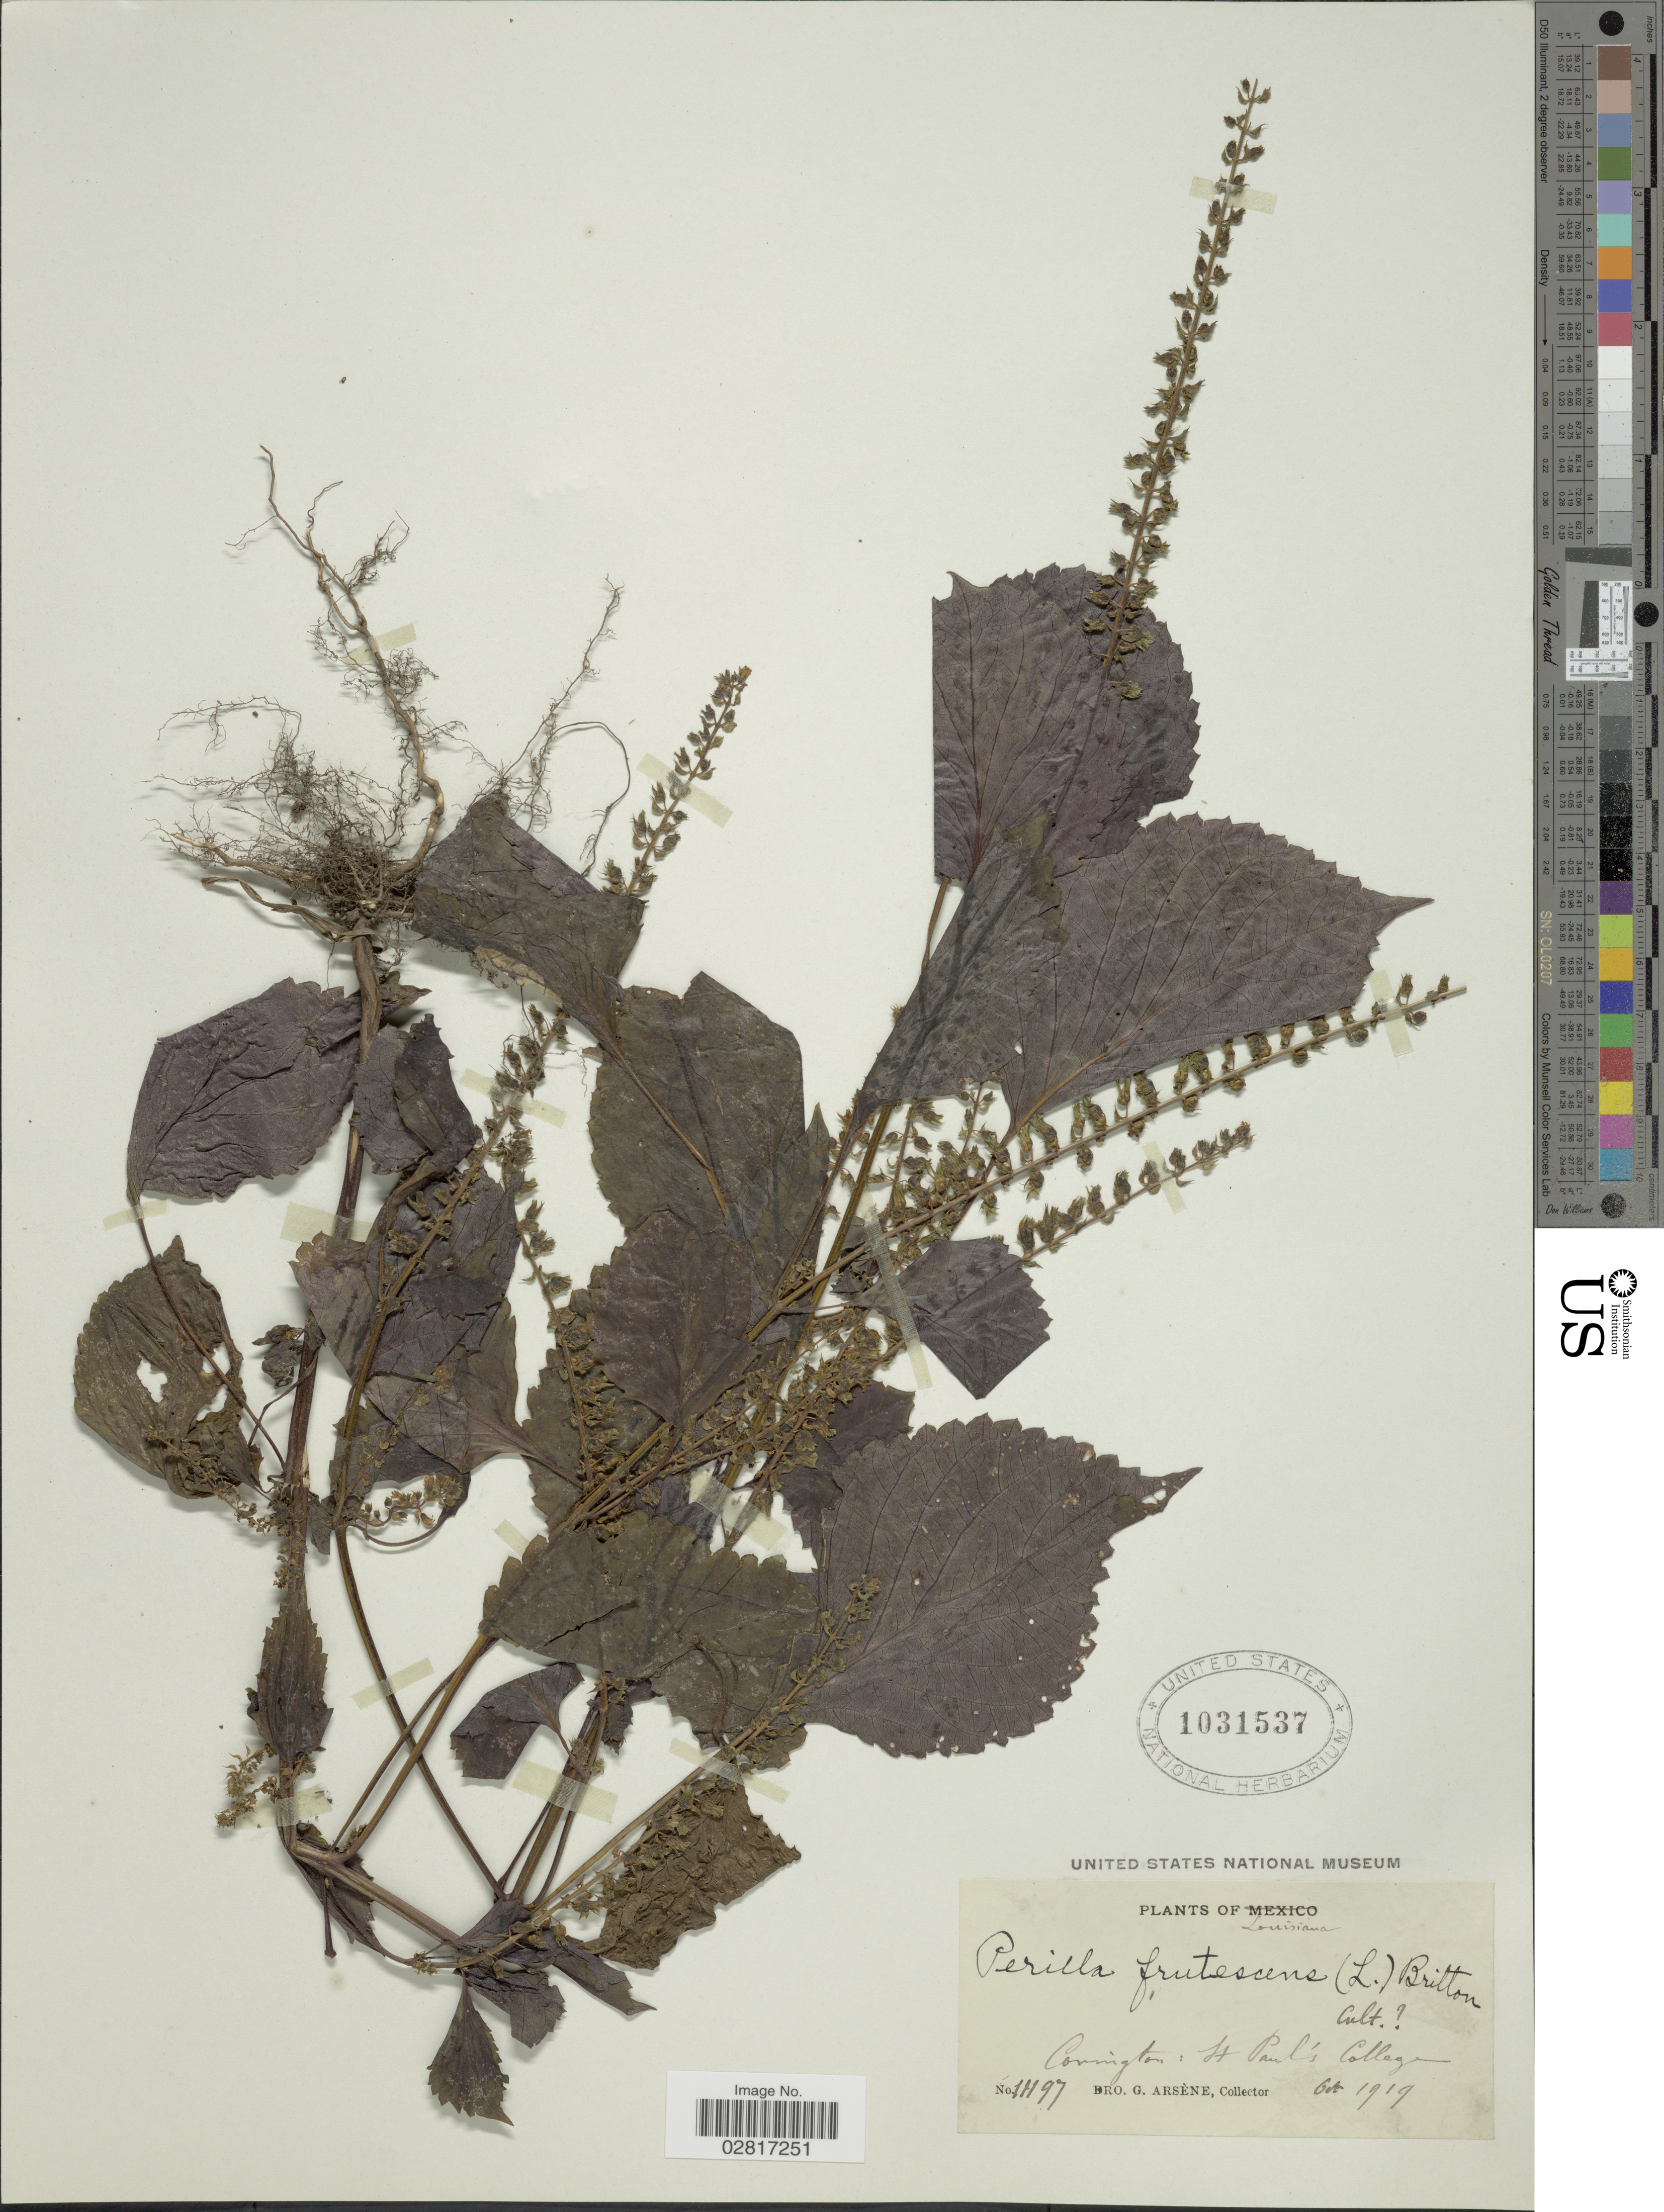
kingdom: Plantae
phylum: Tracheophyta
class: Magnoliopsida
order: Lamiales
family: Lamiaceae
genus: Perilla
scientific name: Perilla frutescens var. crispa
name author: (Thunb.) H. Deane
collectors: Bro. G. Arsène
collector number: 11197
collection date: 1919-10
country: United States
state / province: Louisiana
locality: Covington: St Paul's College.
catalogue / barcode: US 1031537